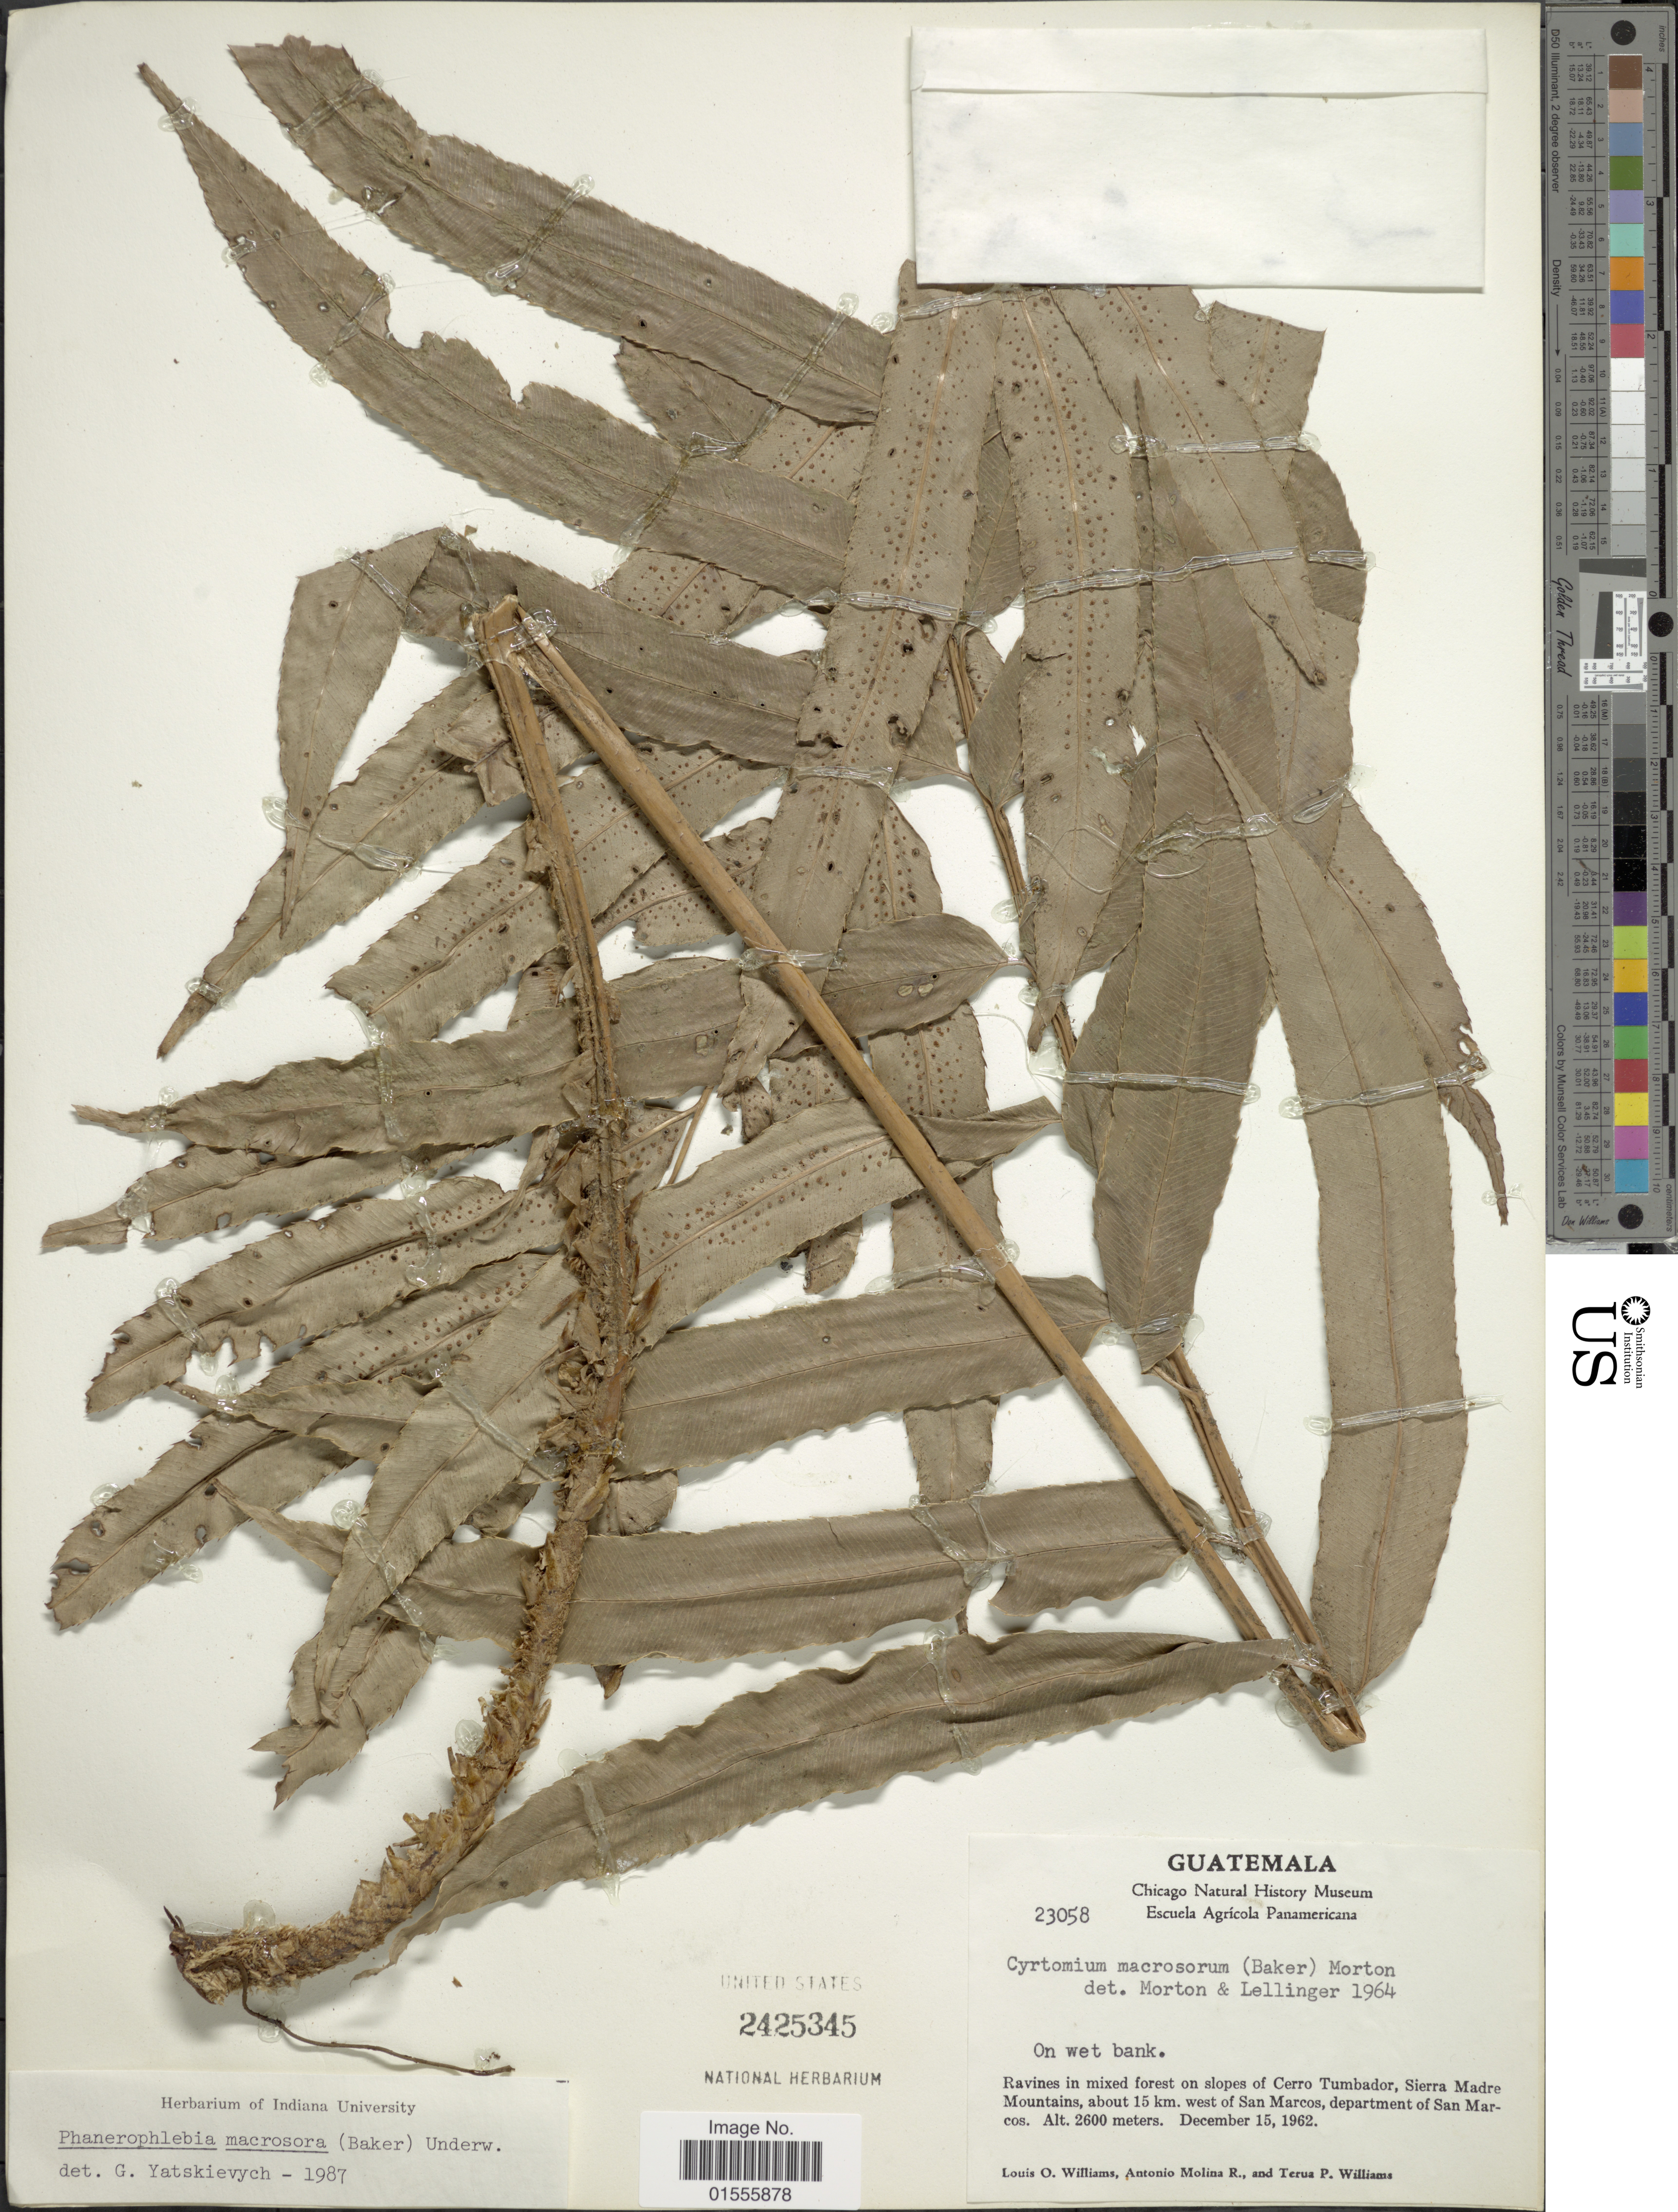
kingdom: Plantae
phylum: Tracheophyta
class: Polypodiopsida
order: Polypodiales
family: Dryopteridaceae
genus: Phanerophlebia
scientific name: Phanerophlebia macrosora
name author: (Baker) Underw.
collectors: L. O. Williams, A. Molina R. & T. P. Williams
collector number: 23058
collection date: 1962-12-15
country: Guatemala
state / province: San Marcos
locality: Ravines in mixed forest on slopes of Cerro Tumbador, Sierra Madre Mountains, about 15 km. west of San Marcos, department of San Marcos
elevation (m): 2600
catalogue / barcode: US 2425345